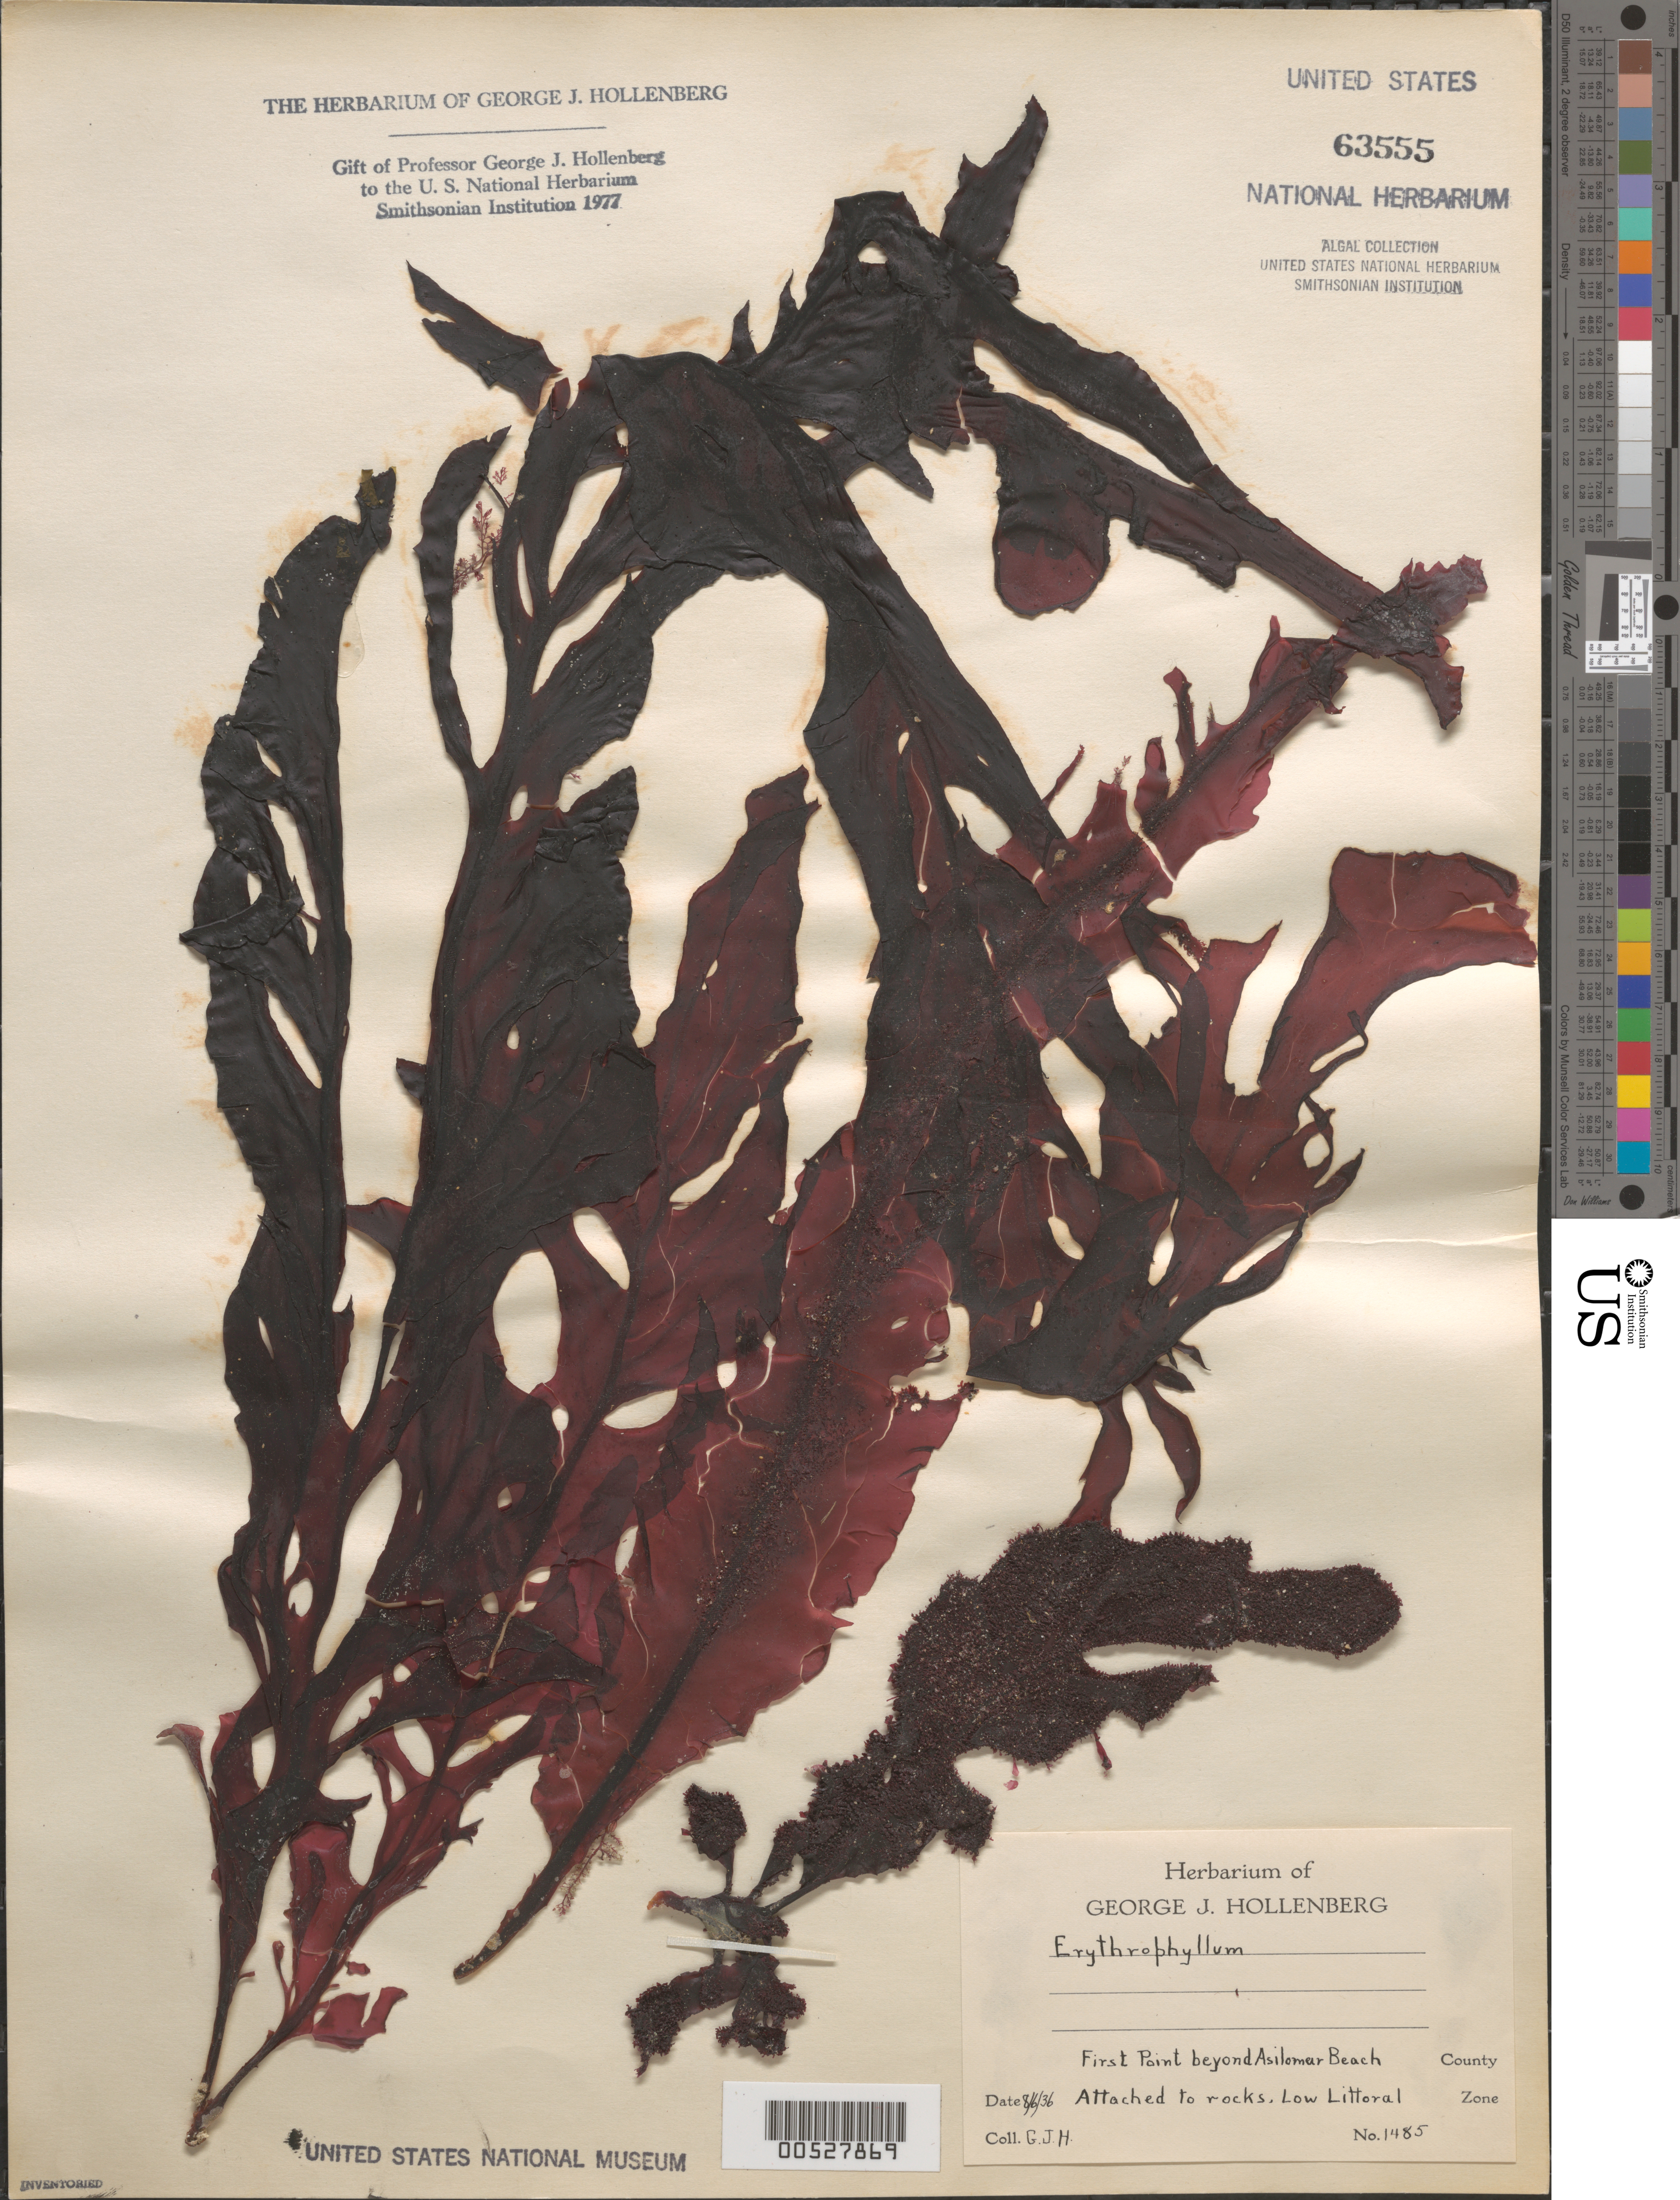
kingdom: Plantae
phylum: Rhodophyta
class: Florideophyceae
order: Gigartinales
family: Kallymeniaceae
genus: Erythrophyllum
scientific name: Erythrophyllum sp.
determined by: Hollenberg, George J.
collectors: G. Hollenberg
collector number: GJH 1485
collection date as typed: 06 Aug 1936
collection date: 1936-08-06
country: United States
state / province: California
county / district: Monterey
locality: First point beyond Asilomar Beach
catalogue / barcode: US 63555